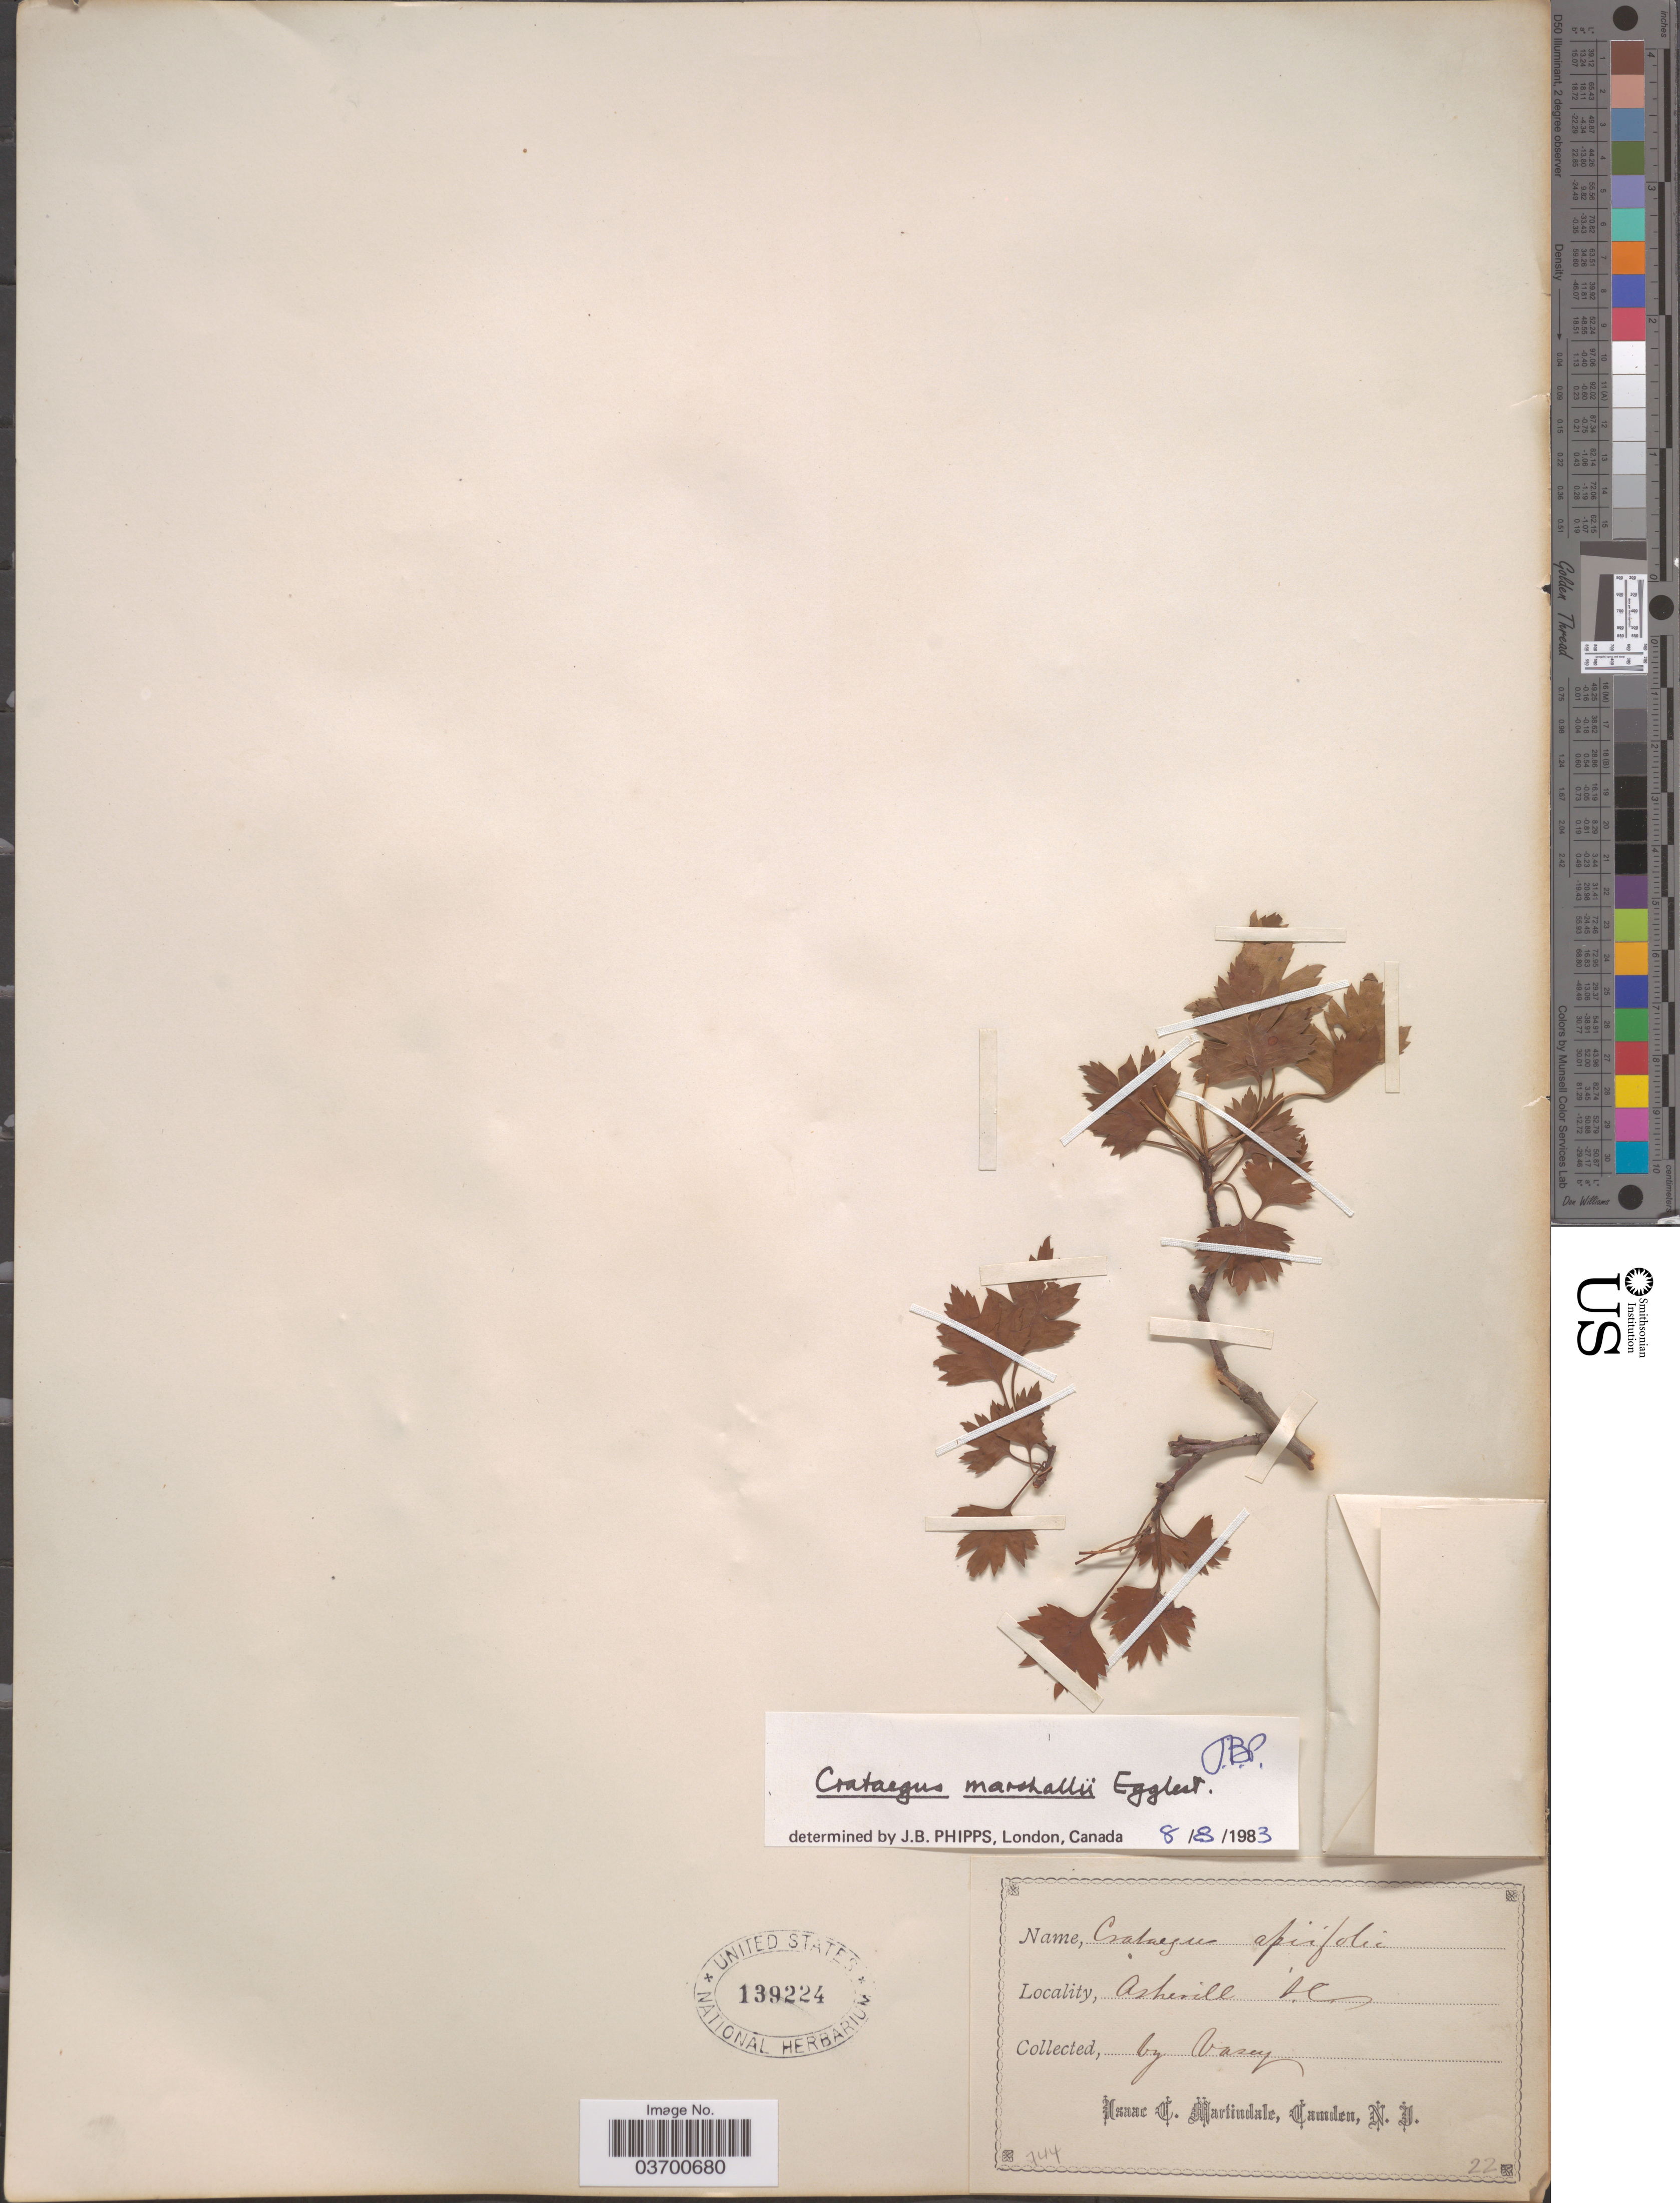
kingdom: Plantae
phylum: Tracheophyta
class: Magnoliopsida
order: Rosales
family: Rosaceae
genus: Crataegus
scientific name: Crataegus marshallii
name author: Eggl.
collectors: Vasey, --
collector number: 744/22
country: United States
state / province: South Carolina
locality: Asheville.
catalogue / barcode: US 139224